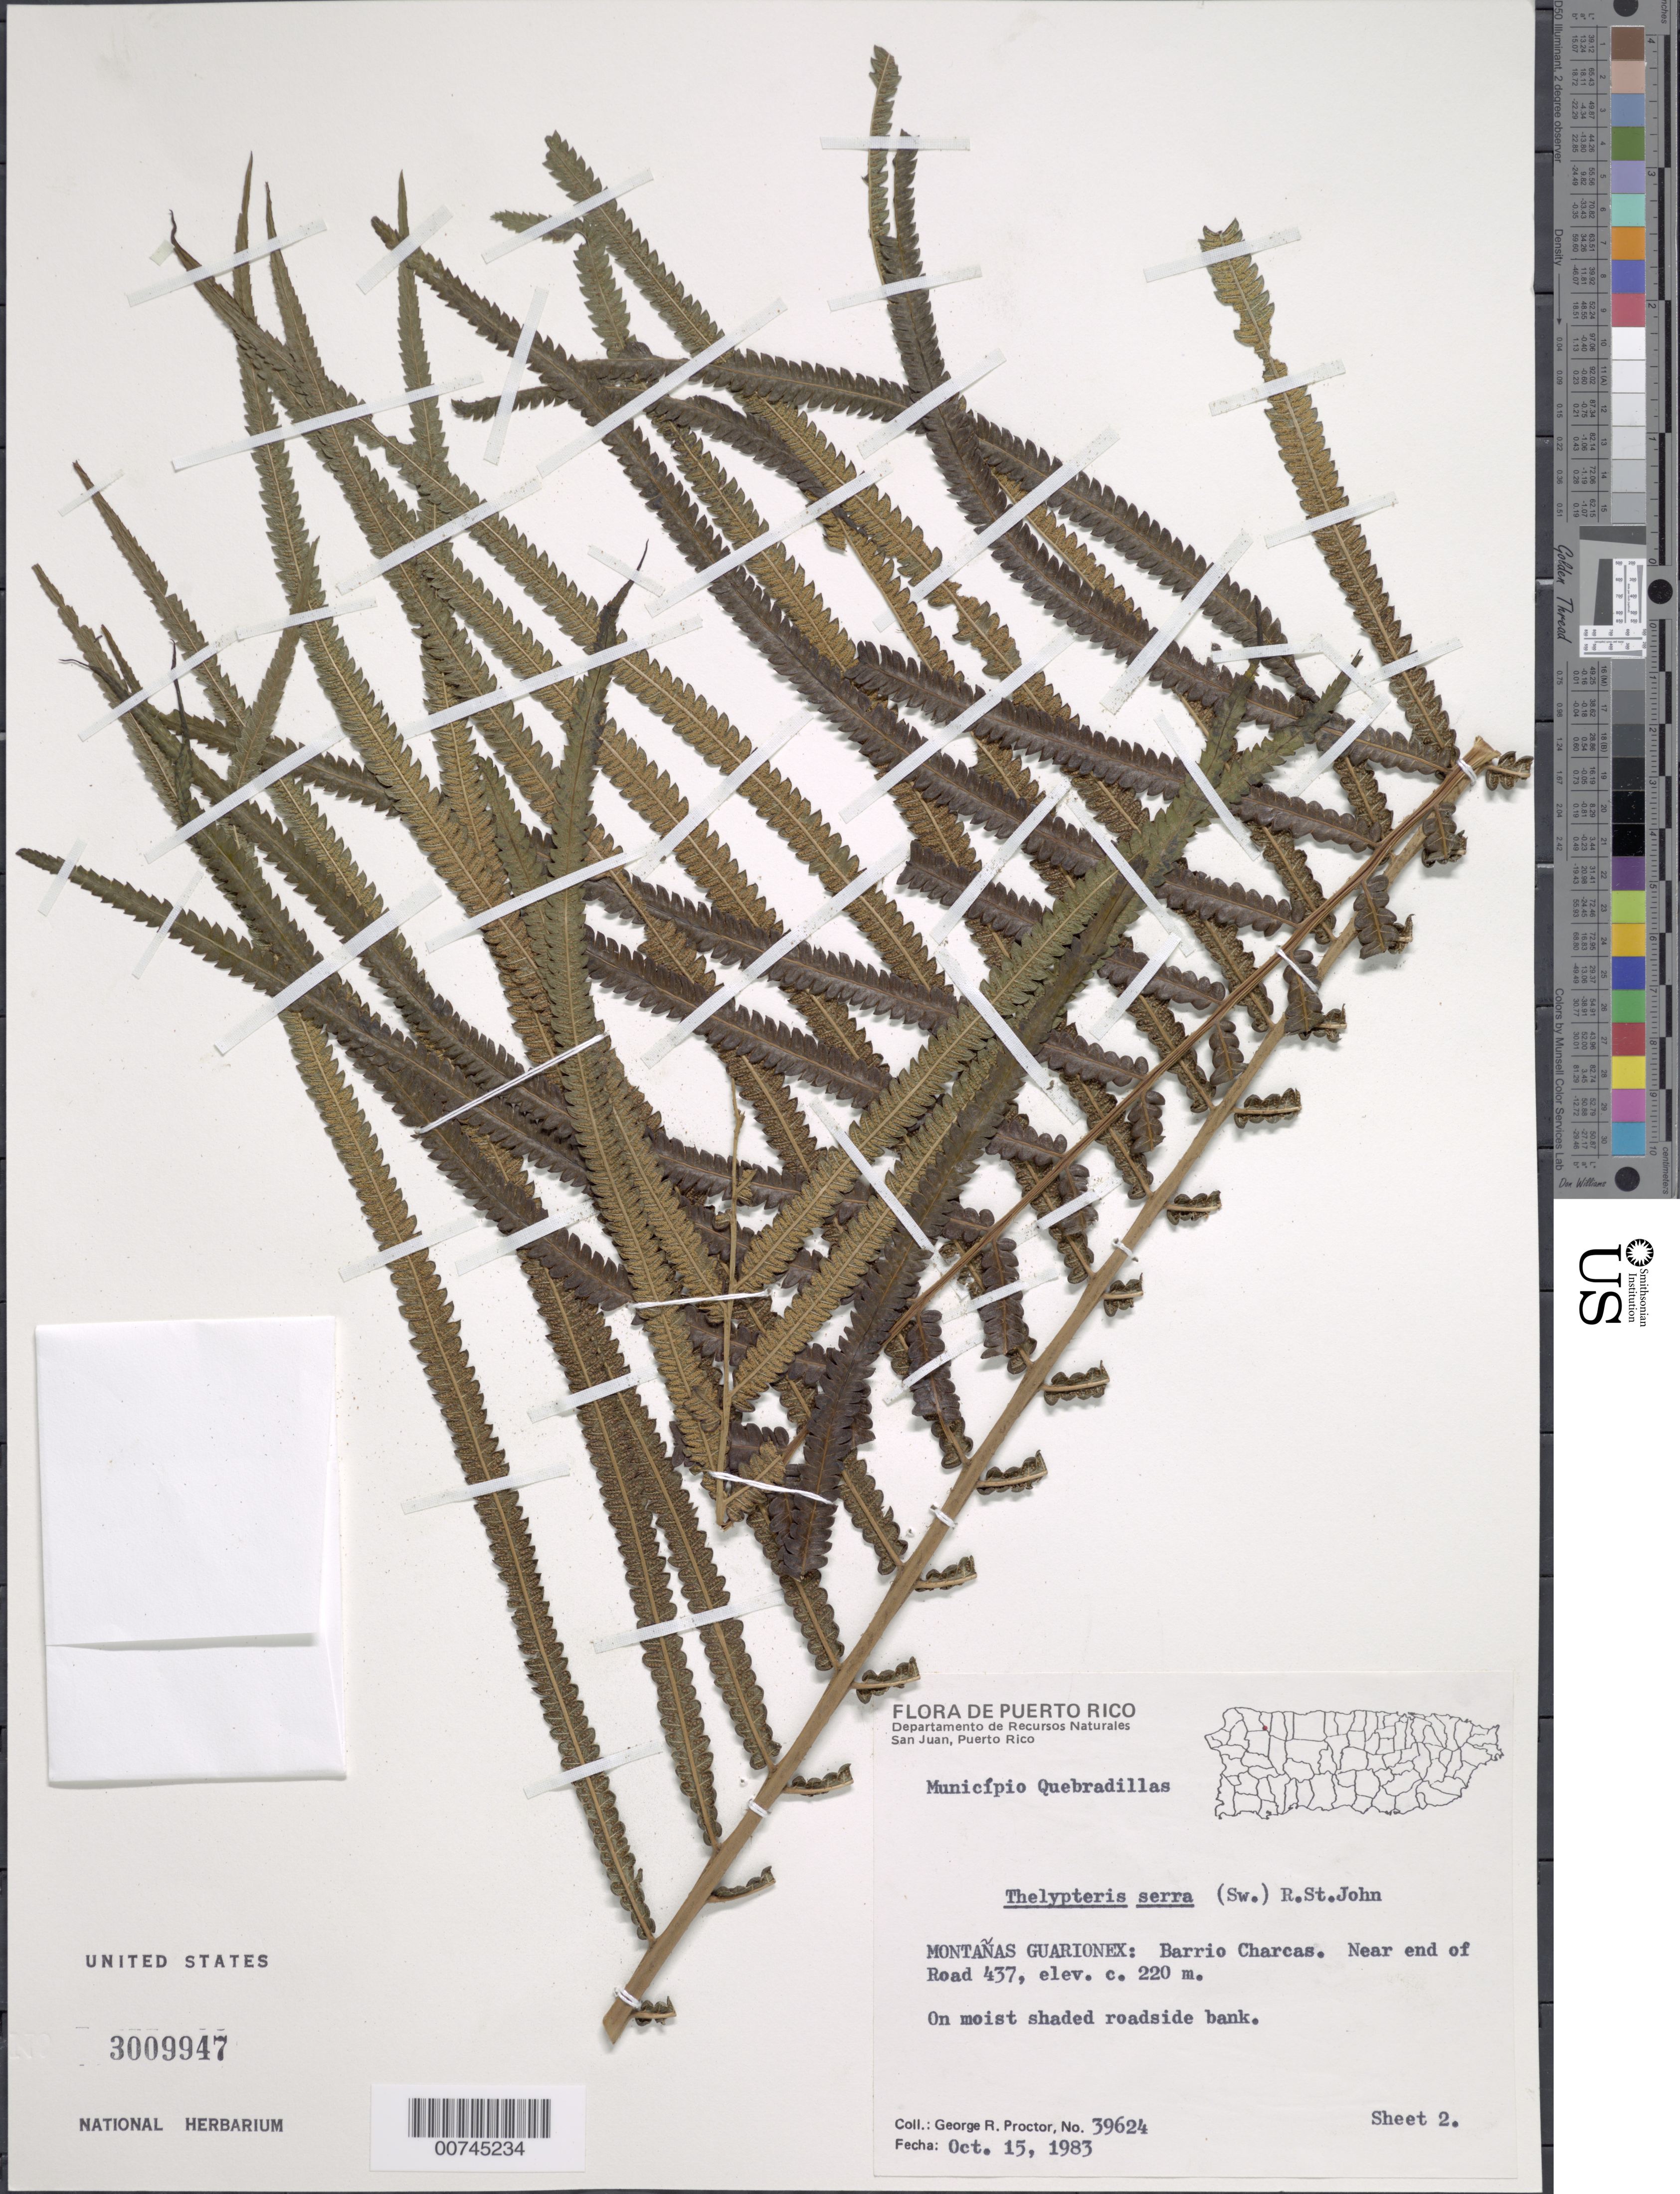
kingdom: Plantae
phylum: Tracheophyta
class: Polypodiopsida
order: Polypodiales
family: Thelypteridaceae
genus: Christella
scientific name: Christella serra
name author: (Sw.) Holttum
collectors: G. R. Proctor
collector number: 39624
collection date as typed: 15 Oct 1983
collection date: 1983-10-15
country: Puerto Rico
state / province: Quebradillas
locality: Montañas Guarionex: Barrio Charcas. Near end of Road 437. Municipio Quebradillas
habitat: On moist shaded roadside bank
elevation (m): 220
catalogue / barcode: US 3009947